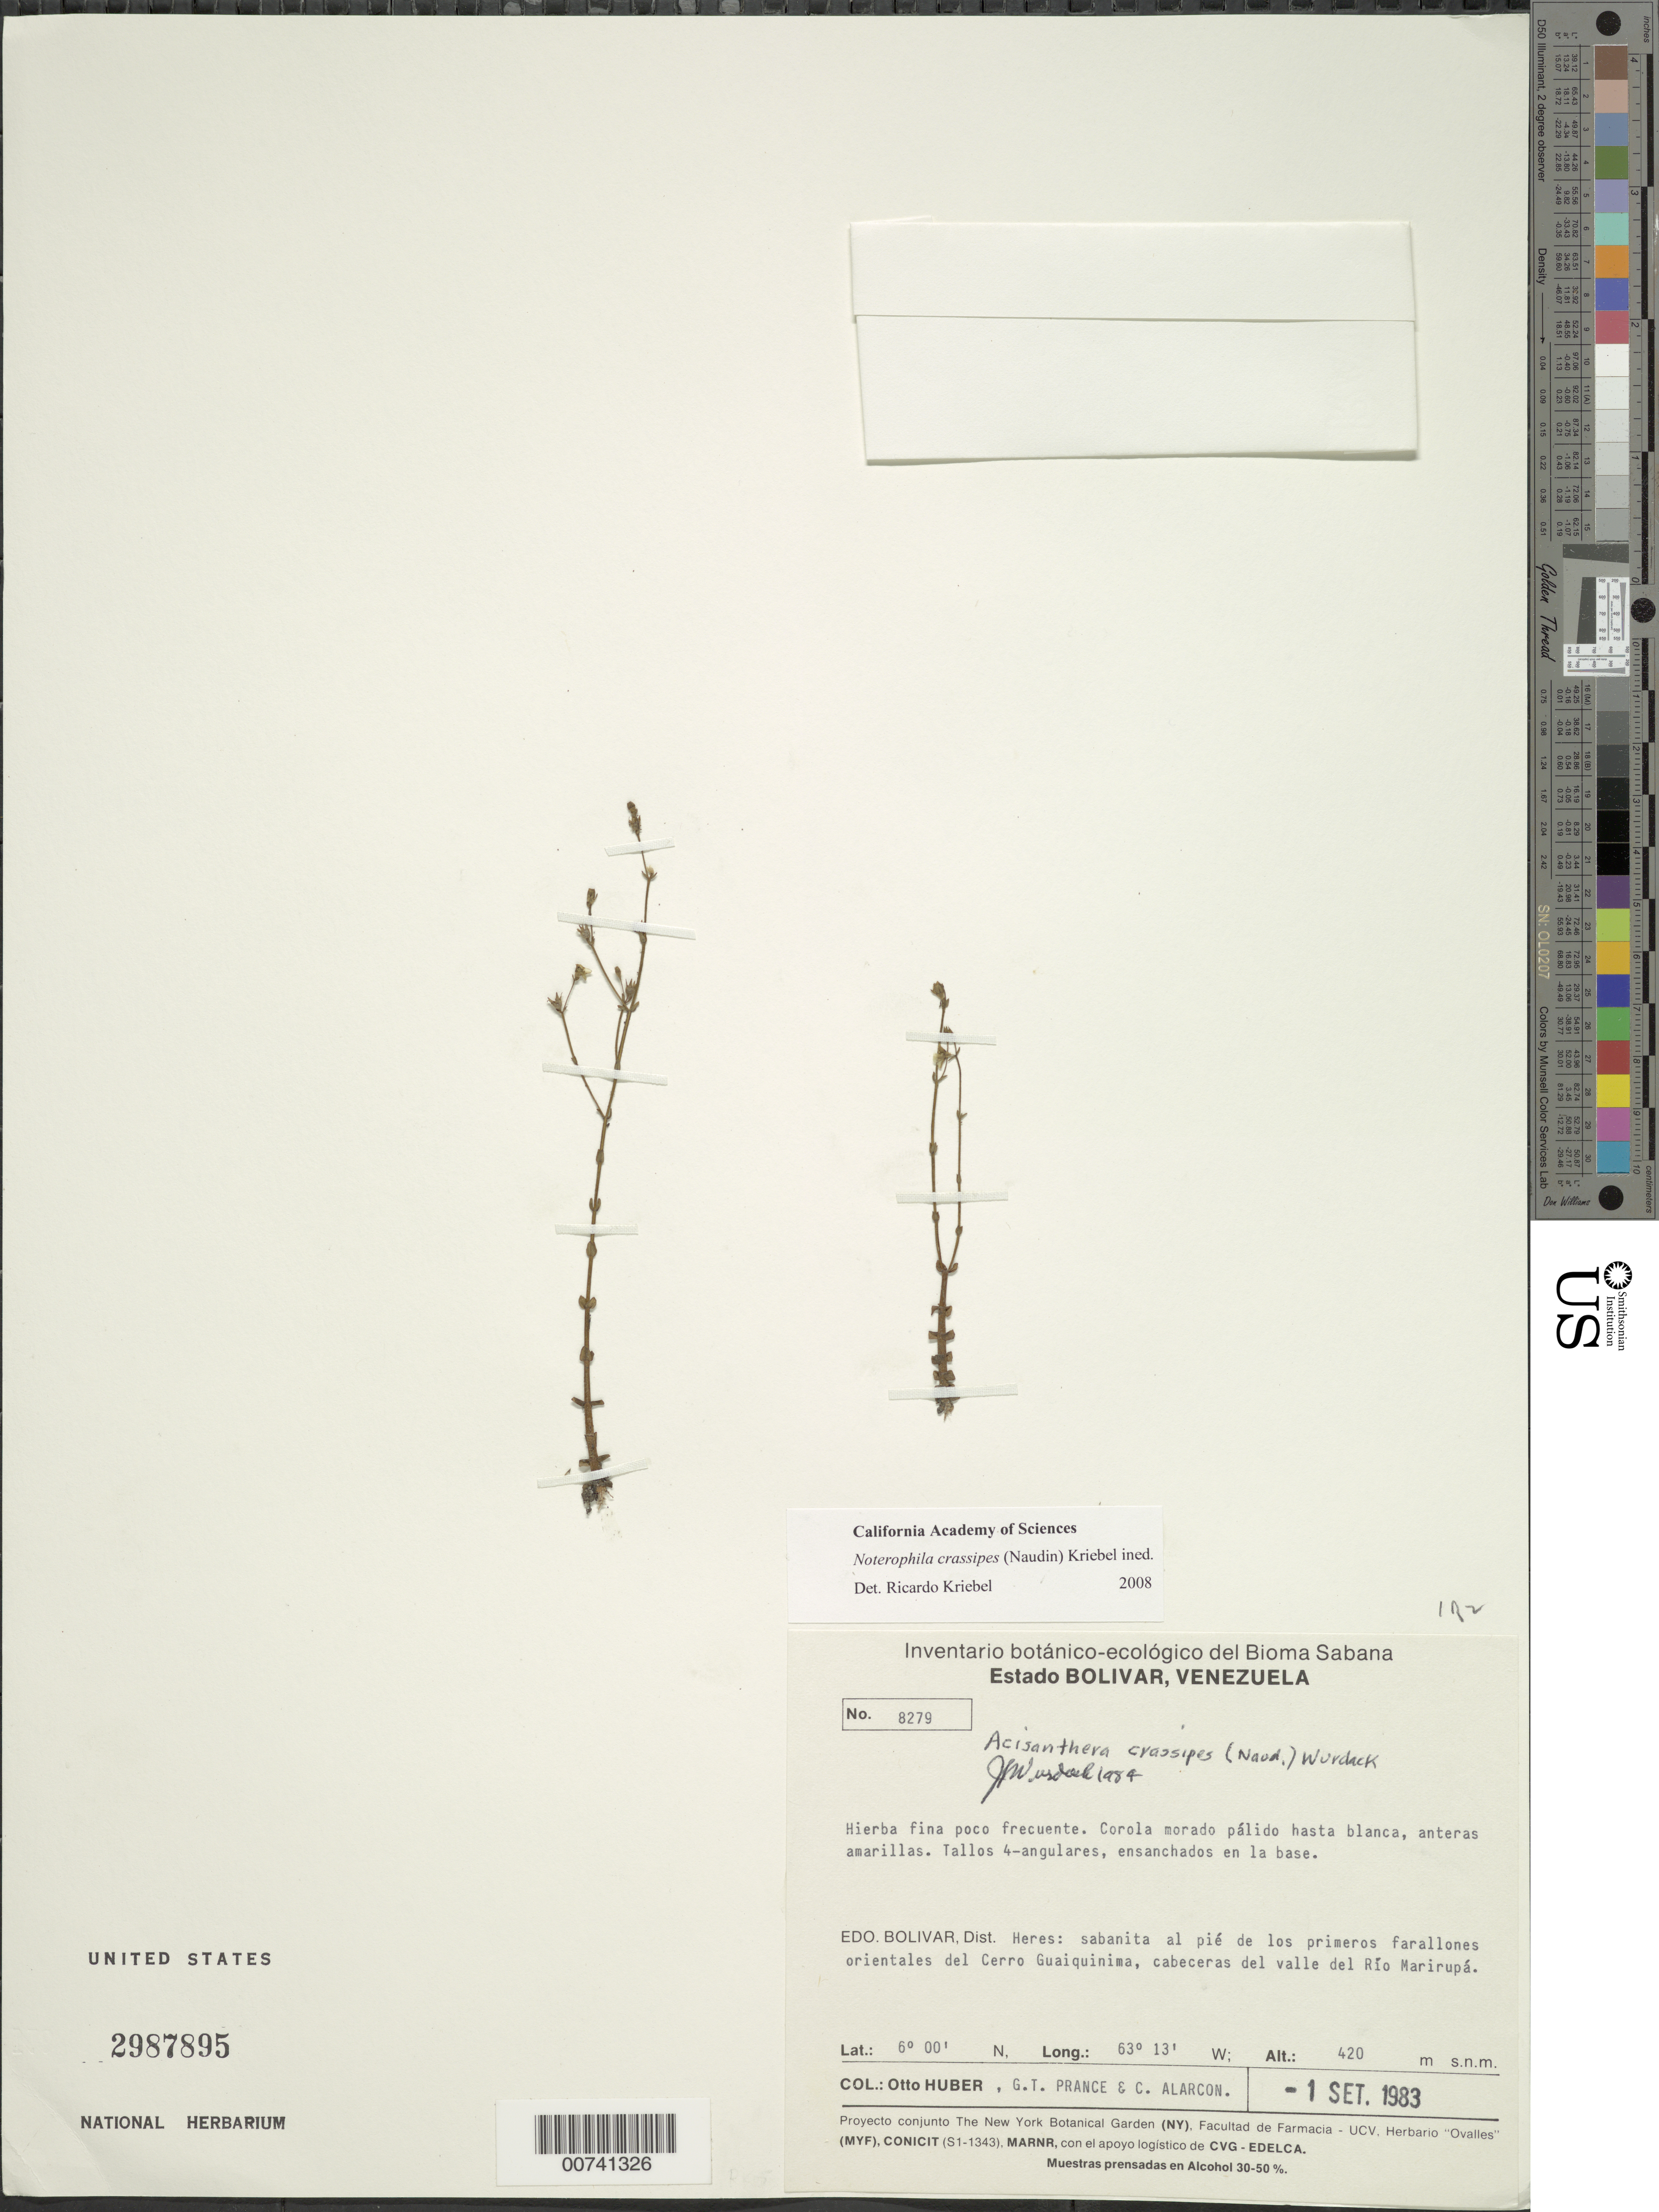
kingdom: Plantae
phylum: Tracheophyta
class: Magnoliopsida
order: Myrtales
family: Melastomataceae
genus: Noterophila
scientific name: Noterophila crassipes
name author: (Naudin) Kriebel & M.J. Rocha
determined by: Nunes da Silva, Diego, (RB), Jardim Botanico do Rio de Janeiro - Herbario (BRAZIL)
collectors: O. Huber, G. T. Prance & C. Alarcon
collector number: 8279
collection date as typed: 1-Sep-83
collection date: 1983-09-01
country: Venezuela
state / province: Bolívar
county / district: Heres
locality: Cerro Guaiquinima, valle del Río Marirupa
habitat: Sabanita al pié de los primros farallones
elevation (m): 420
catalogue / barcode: US 2987895